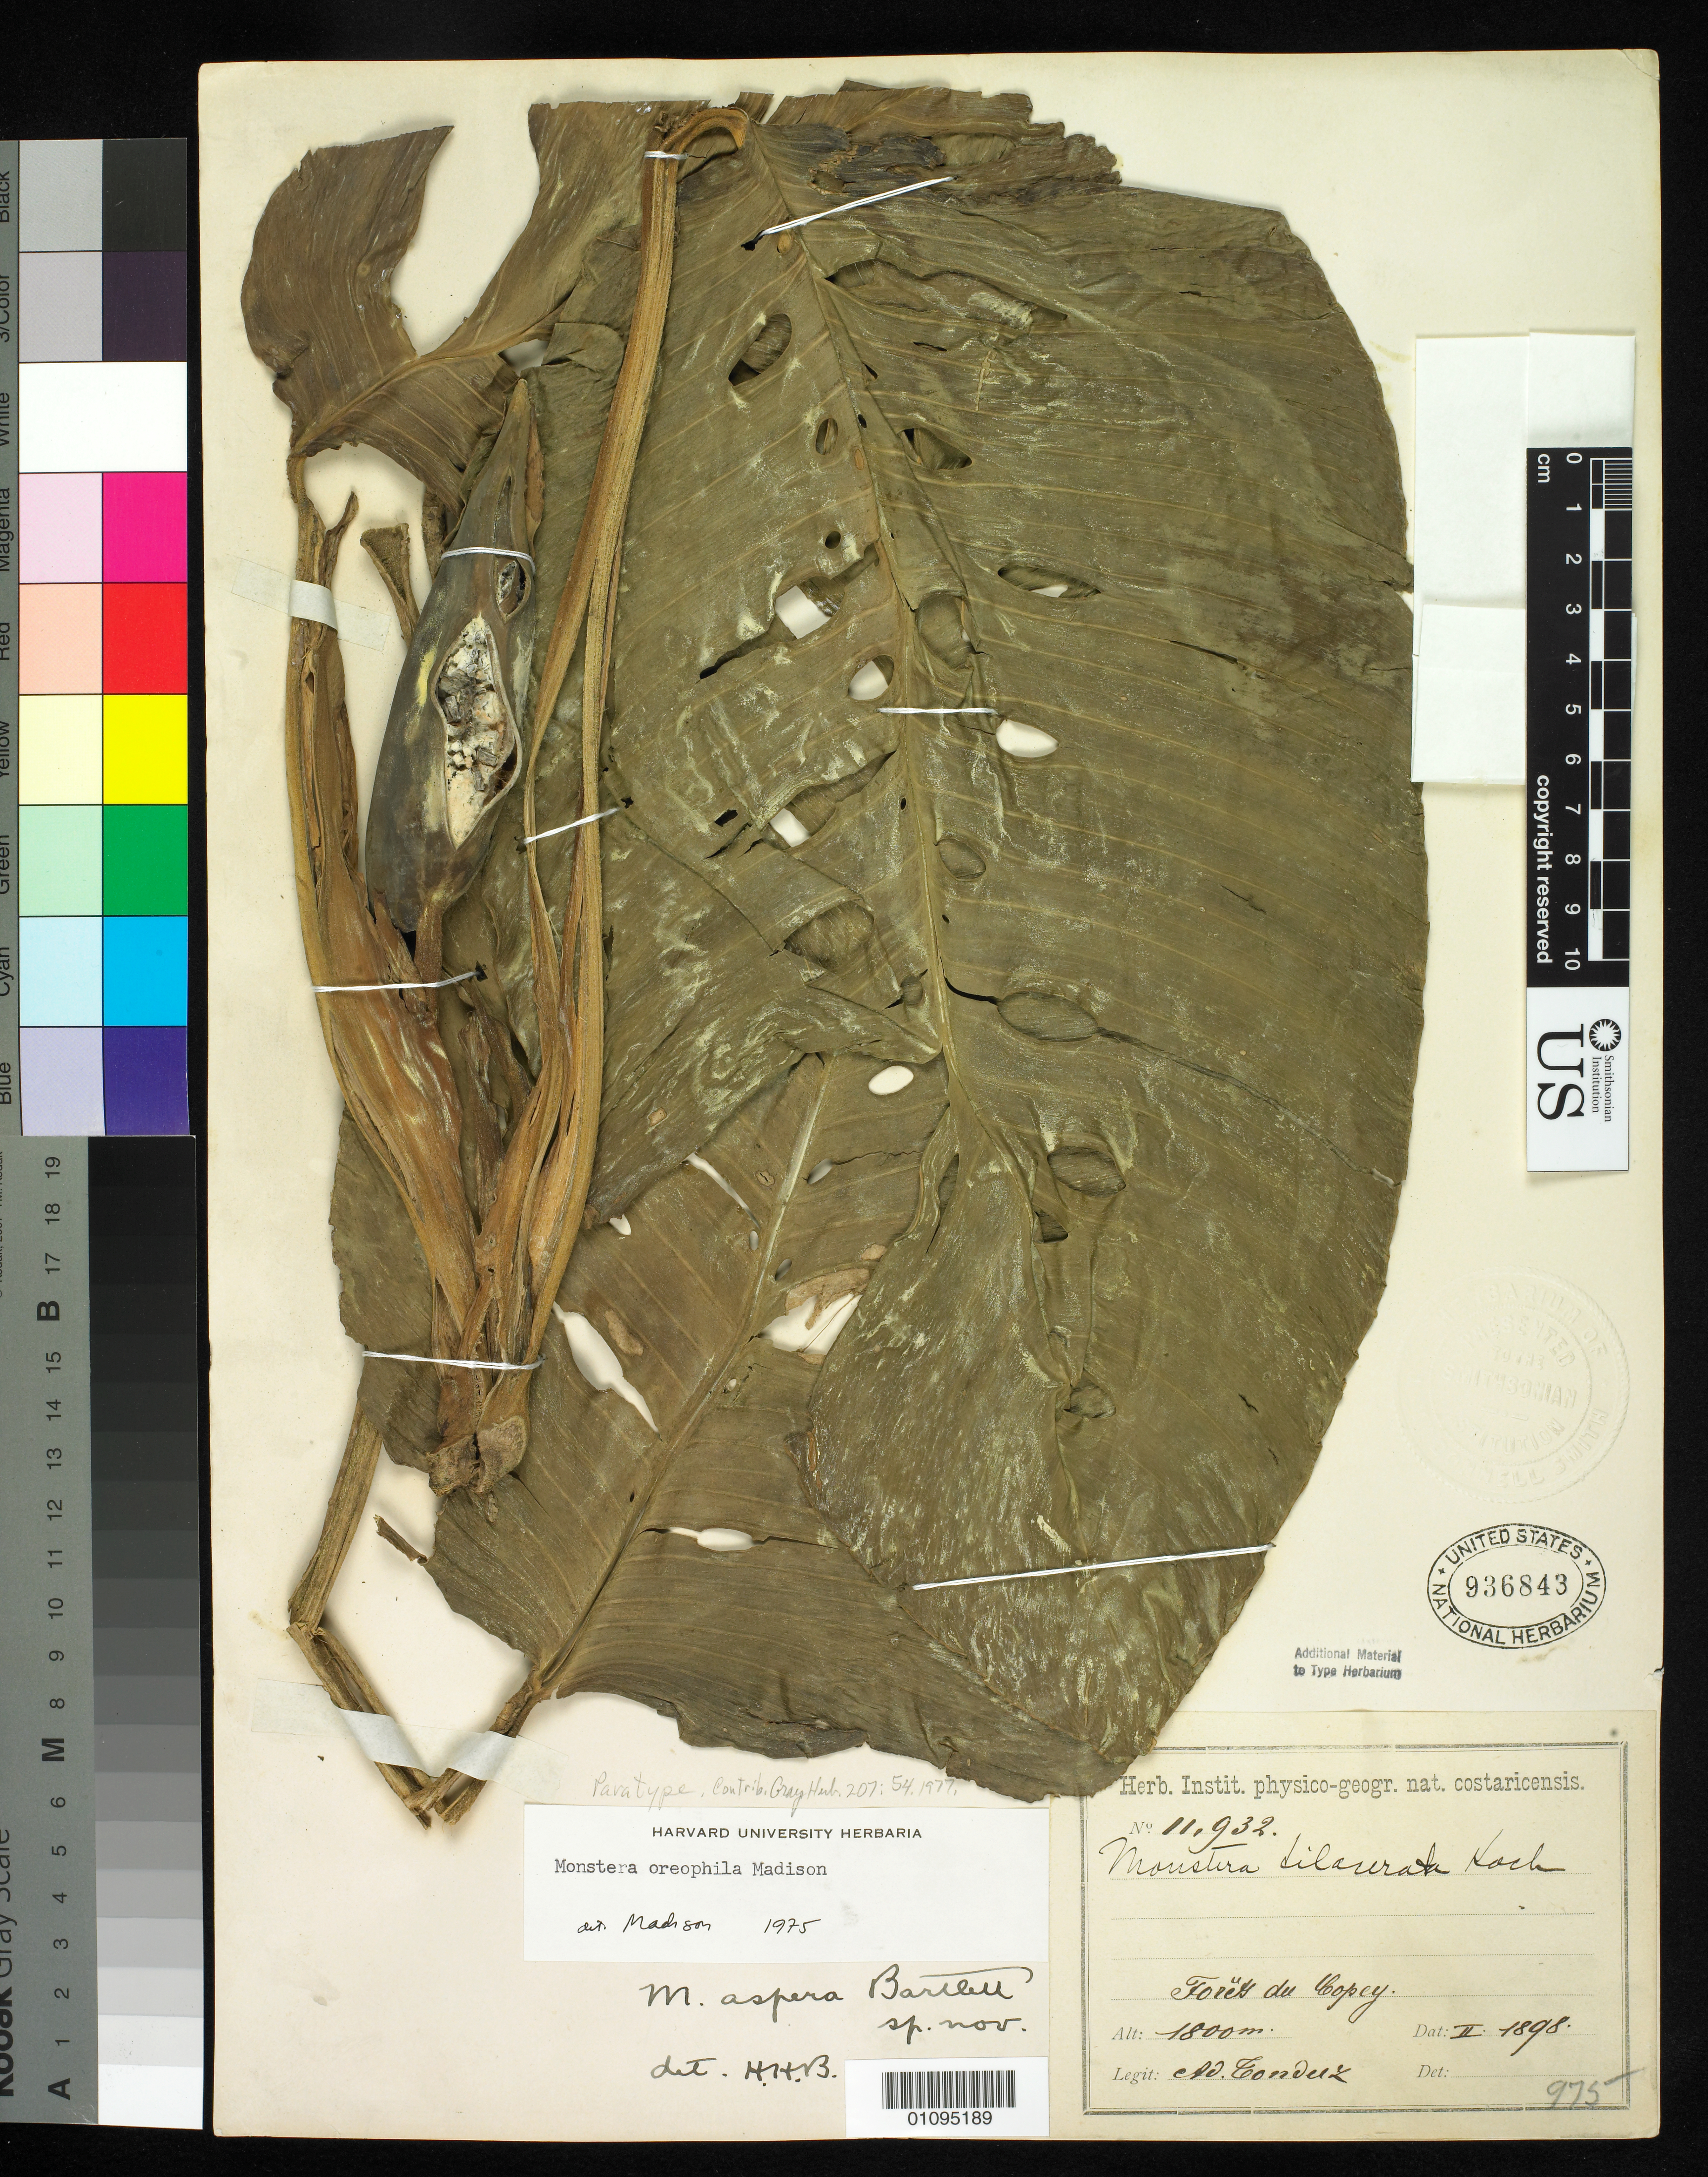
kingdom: Plantae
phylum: Tracheophyta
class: Liliopsida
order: Alismatales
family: Araceae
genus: Monstera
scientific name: Monstera oreophila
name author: Madison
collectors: A. Tonduz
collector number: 11932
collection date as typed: Feb 1898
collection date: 1898-02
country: Costa Rica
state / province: Cartago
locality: Forests of Copey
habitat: Forests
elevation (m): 1800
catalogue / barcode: US 936843